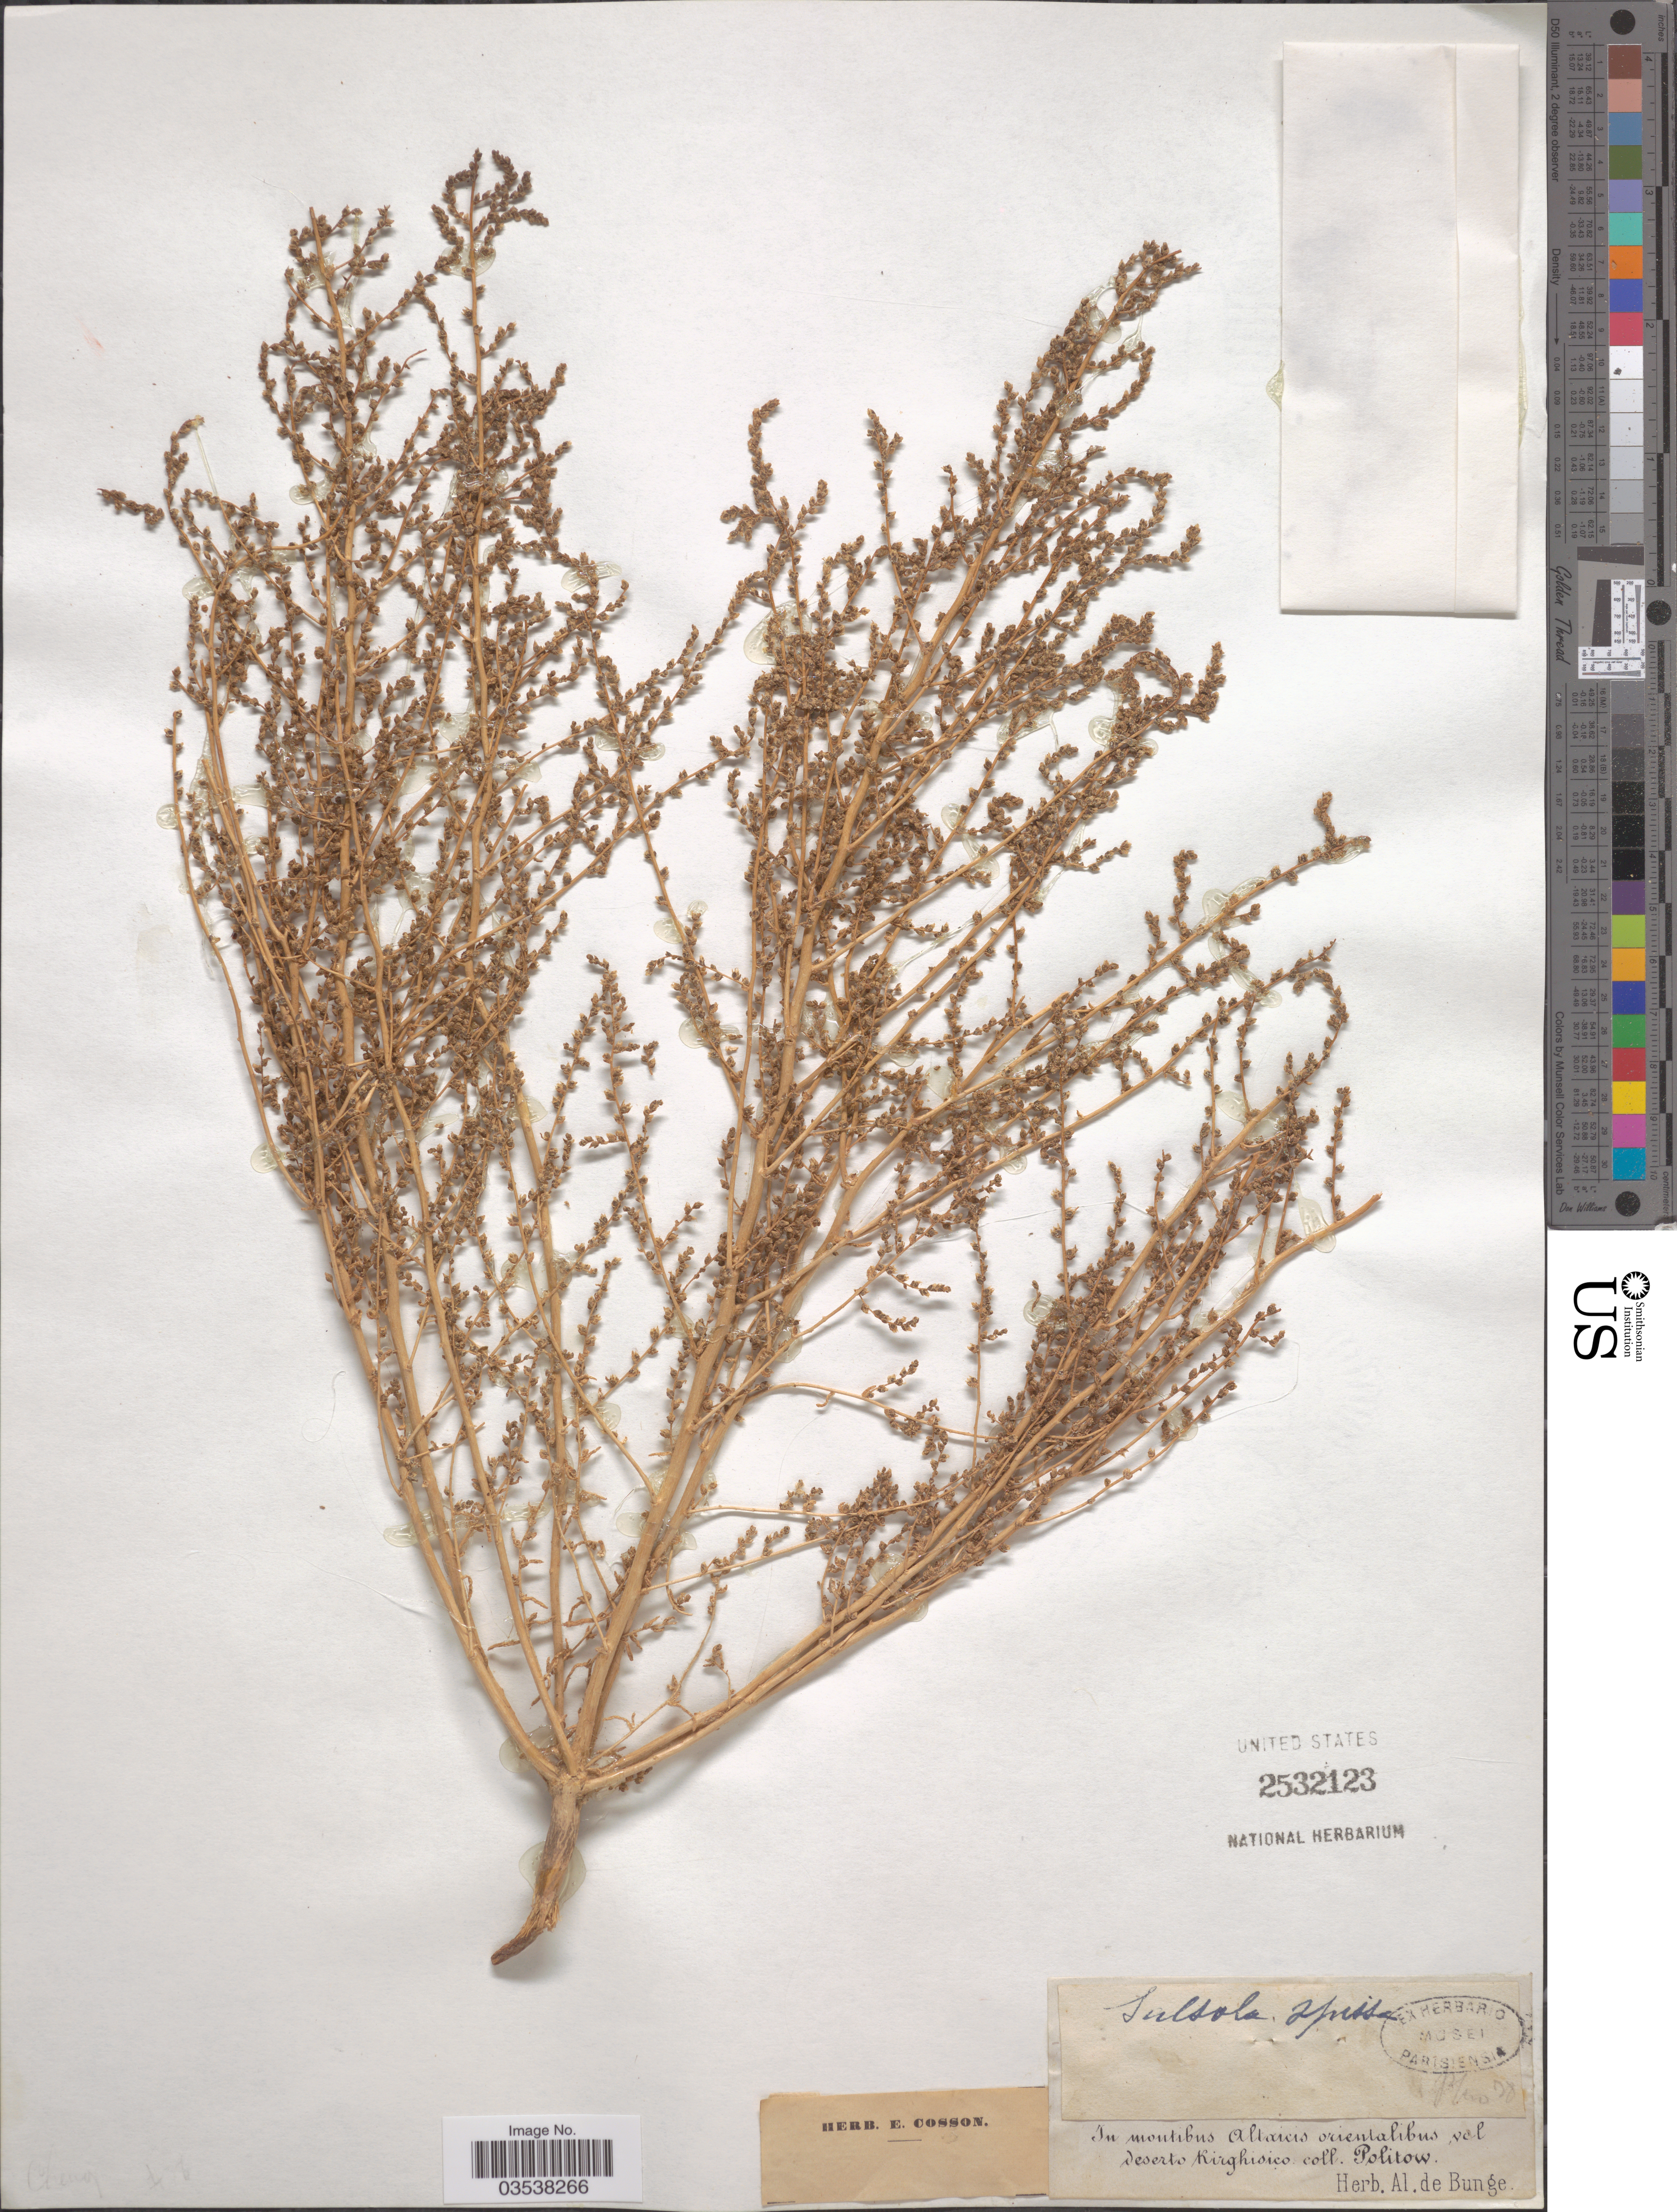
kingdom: Plantae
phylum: Tracheophyta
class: Magnoliopsida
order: Caryophyllales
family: Amaranthaceae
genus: Caroxylon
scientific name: Caroxylon nitrarium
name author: (Pall.) Akhani & Roalson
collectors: -. Politow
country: Kyrgyzstan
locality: In montibus Altaicis orientalibus vel deserto Kirghisico.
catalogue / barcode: US 2532123